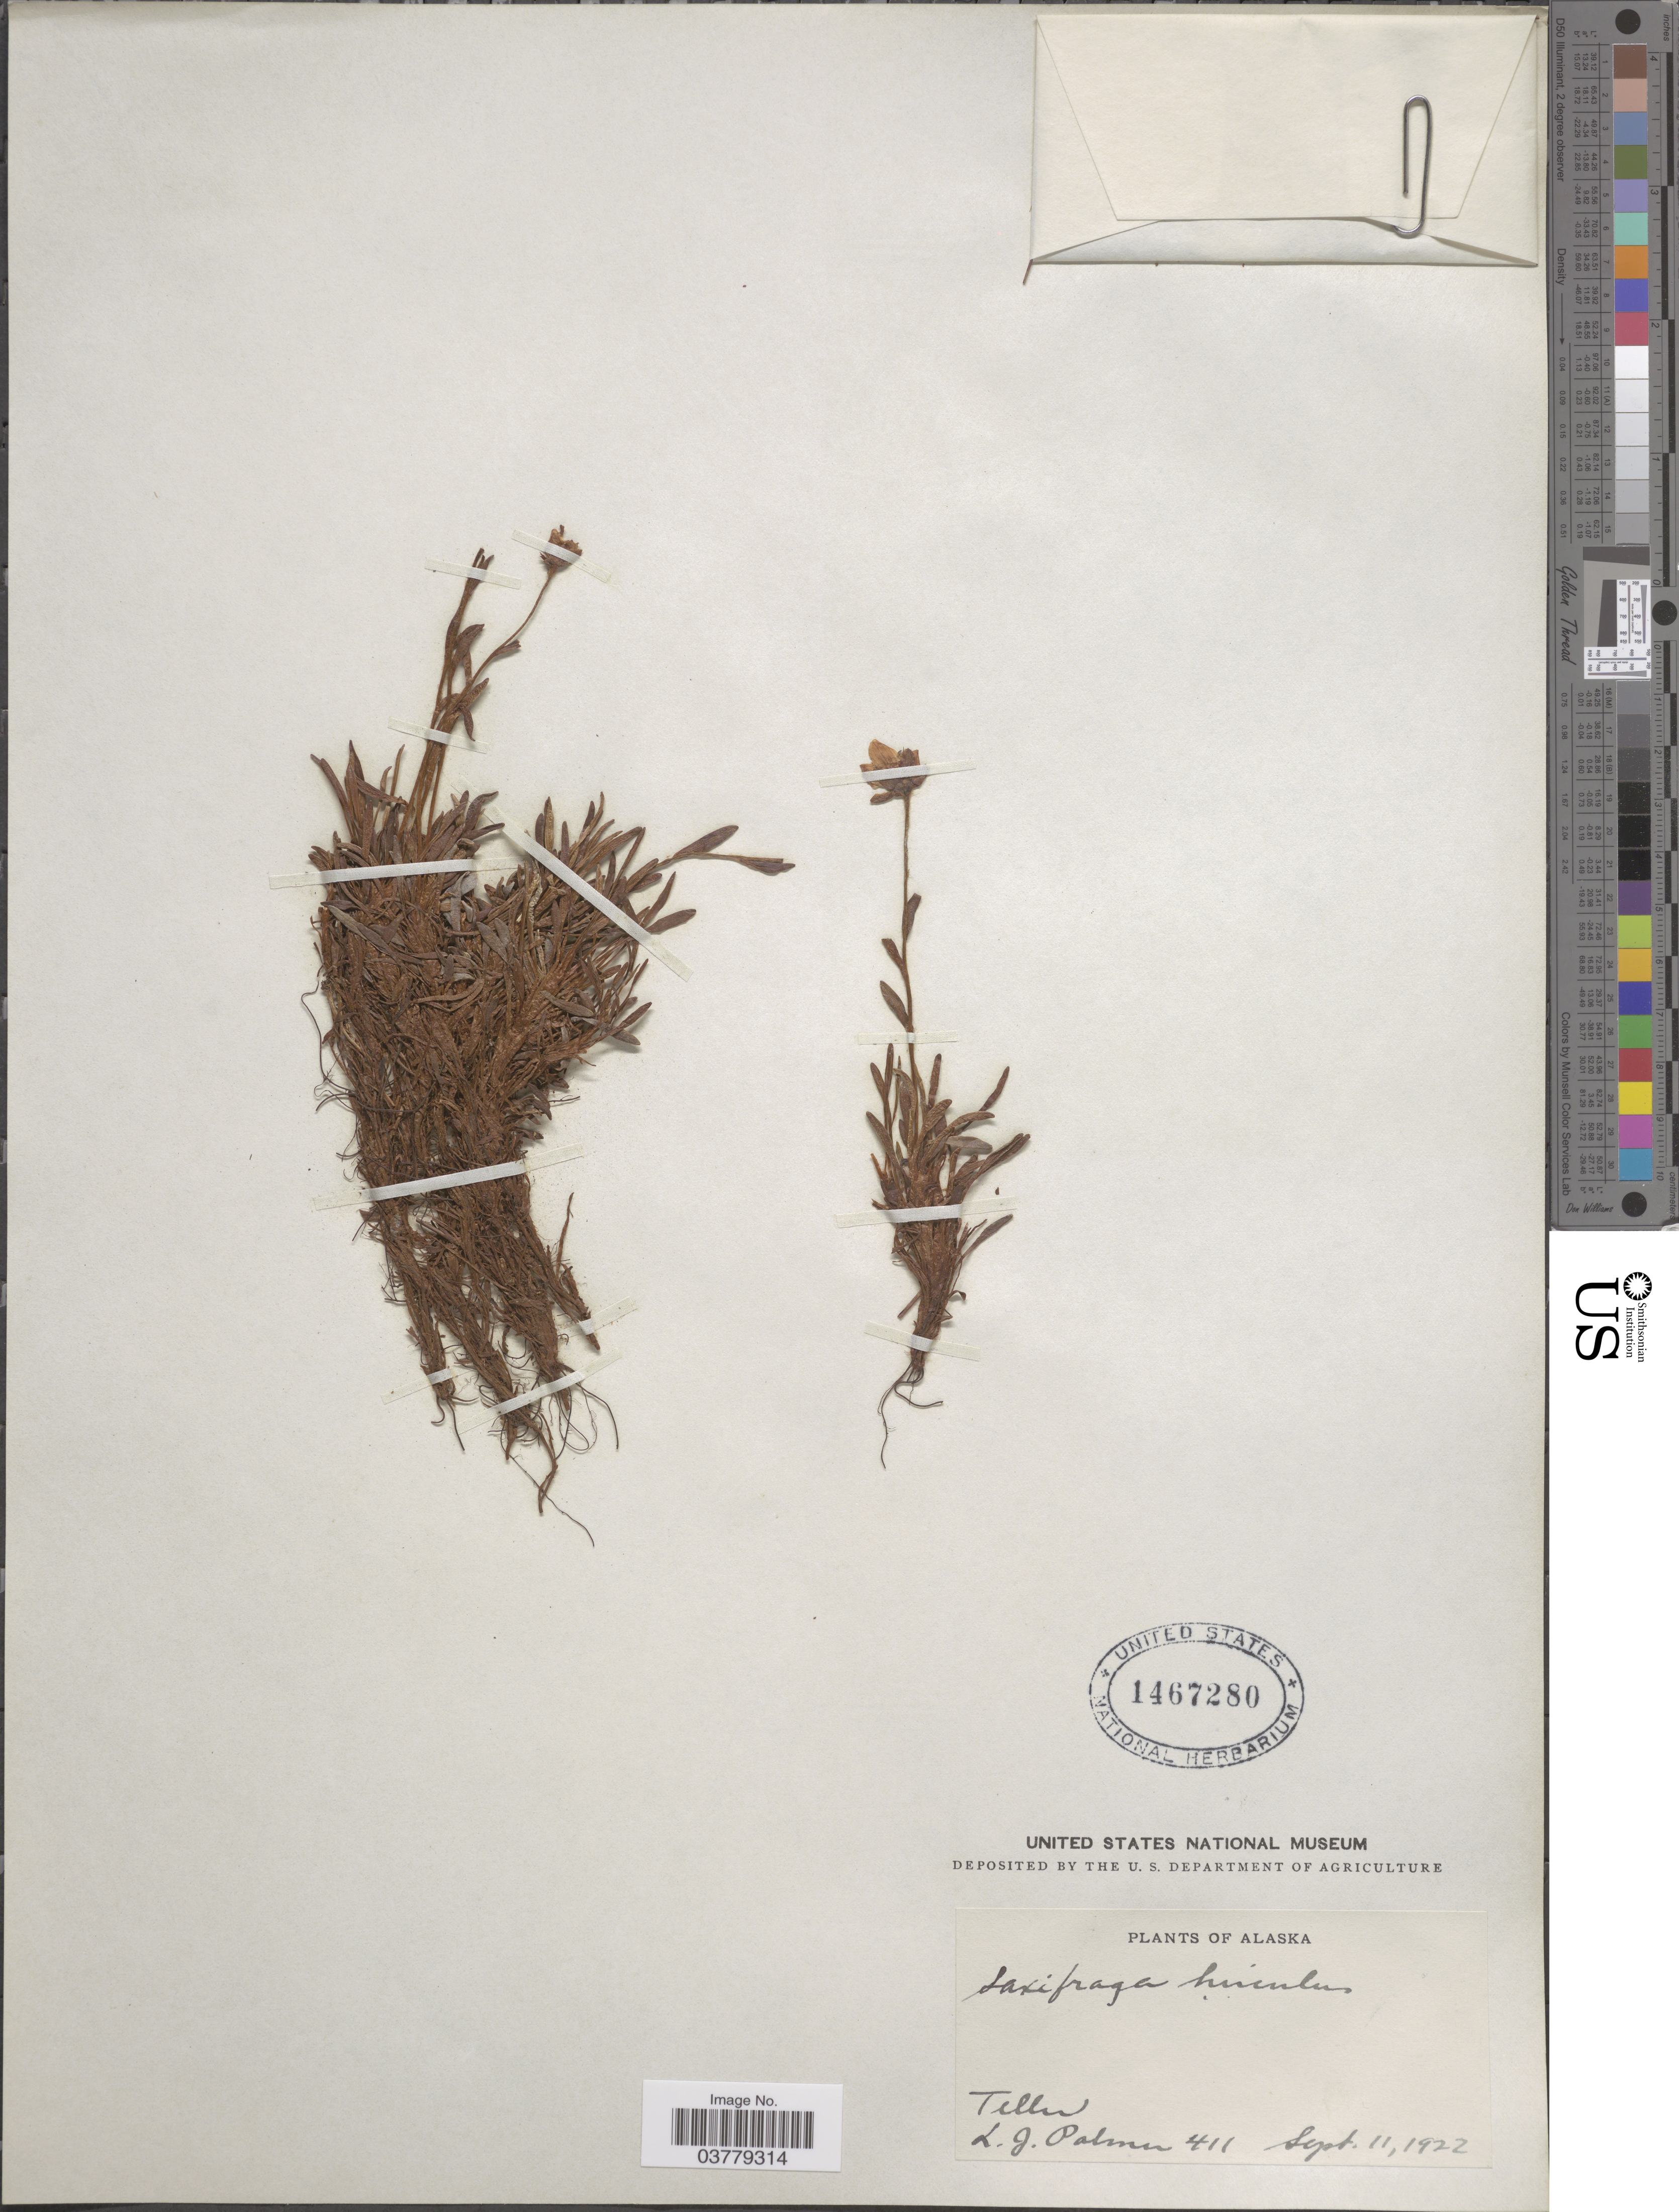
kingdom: Plantae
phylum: Tracheophyta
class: Magnoliopsida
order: Saxifragales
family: Saxifragaceae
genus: Saxifraga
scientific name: Saxifraga hirculus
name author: L.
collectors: L. J. Palmer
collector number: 411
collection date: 1922-09-11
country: United States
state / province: Alaska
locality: Teller.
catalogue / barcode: US 1467280